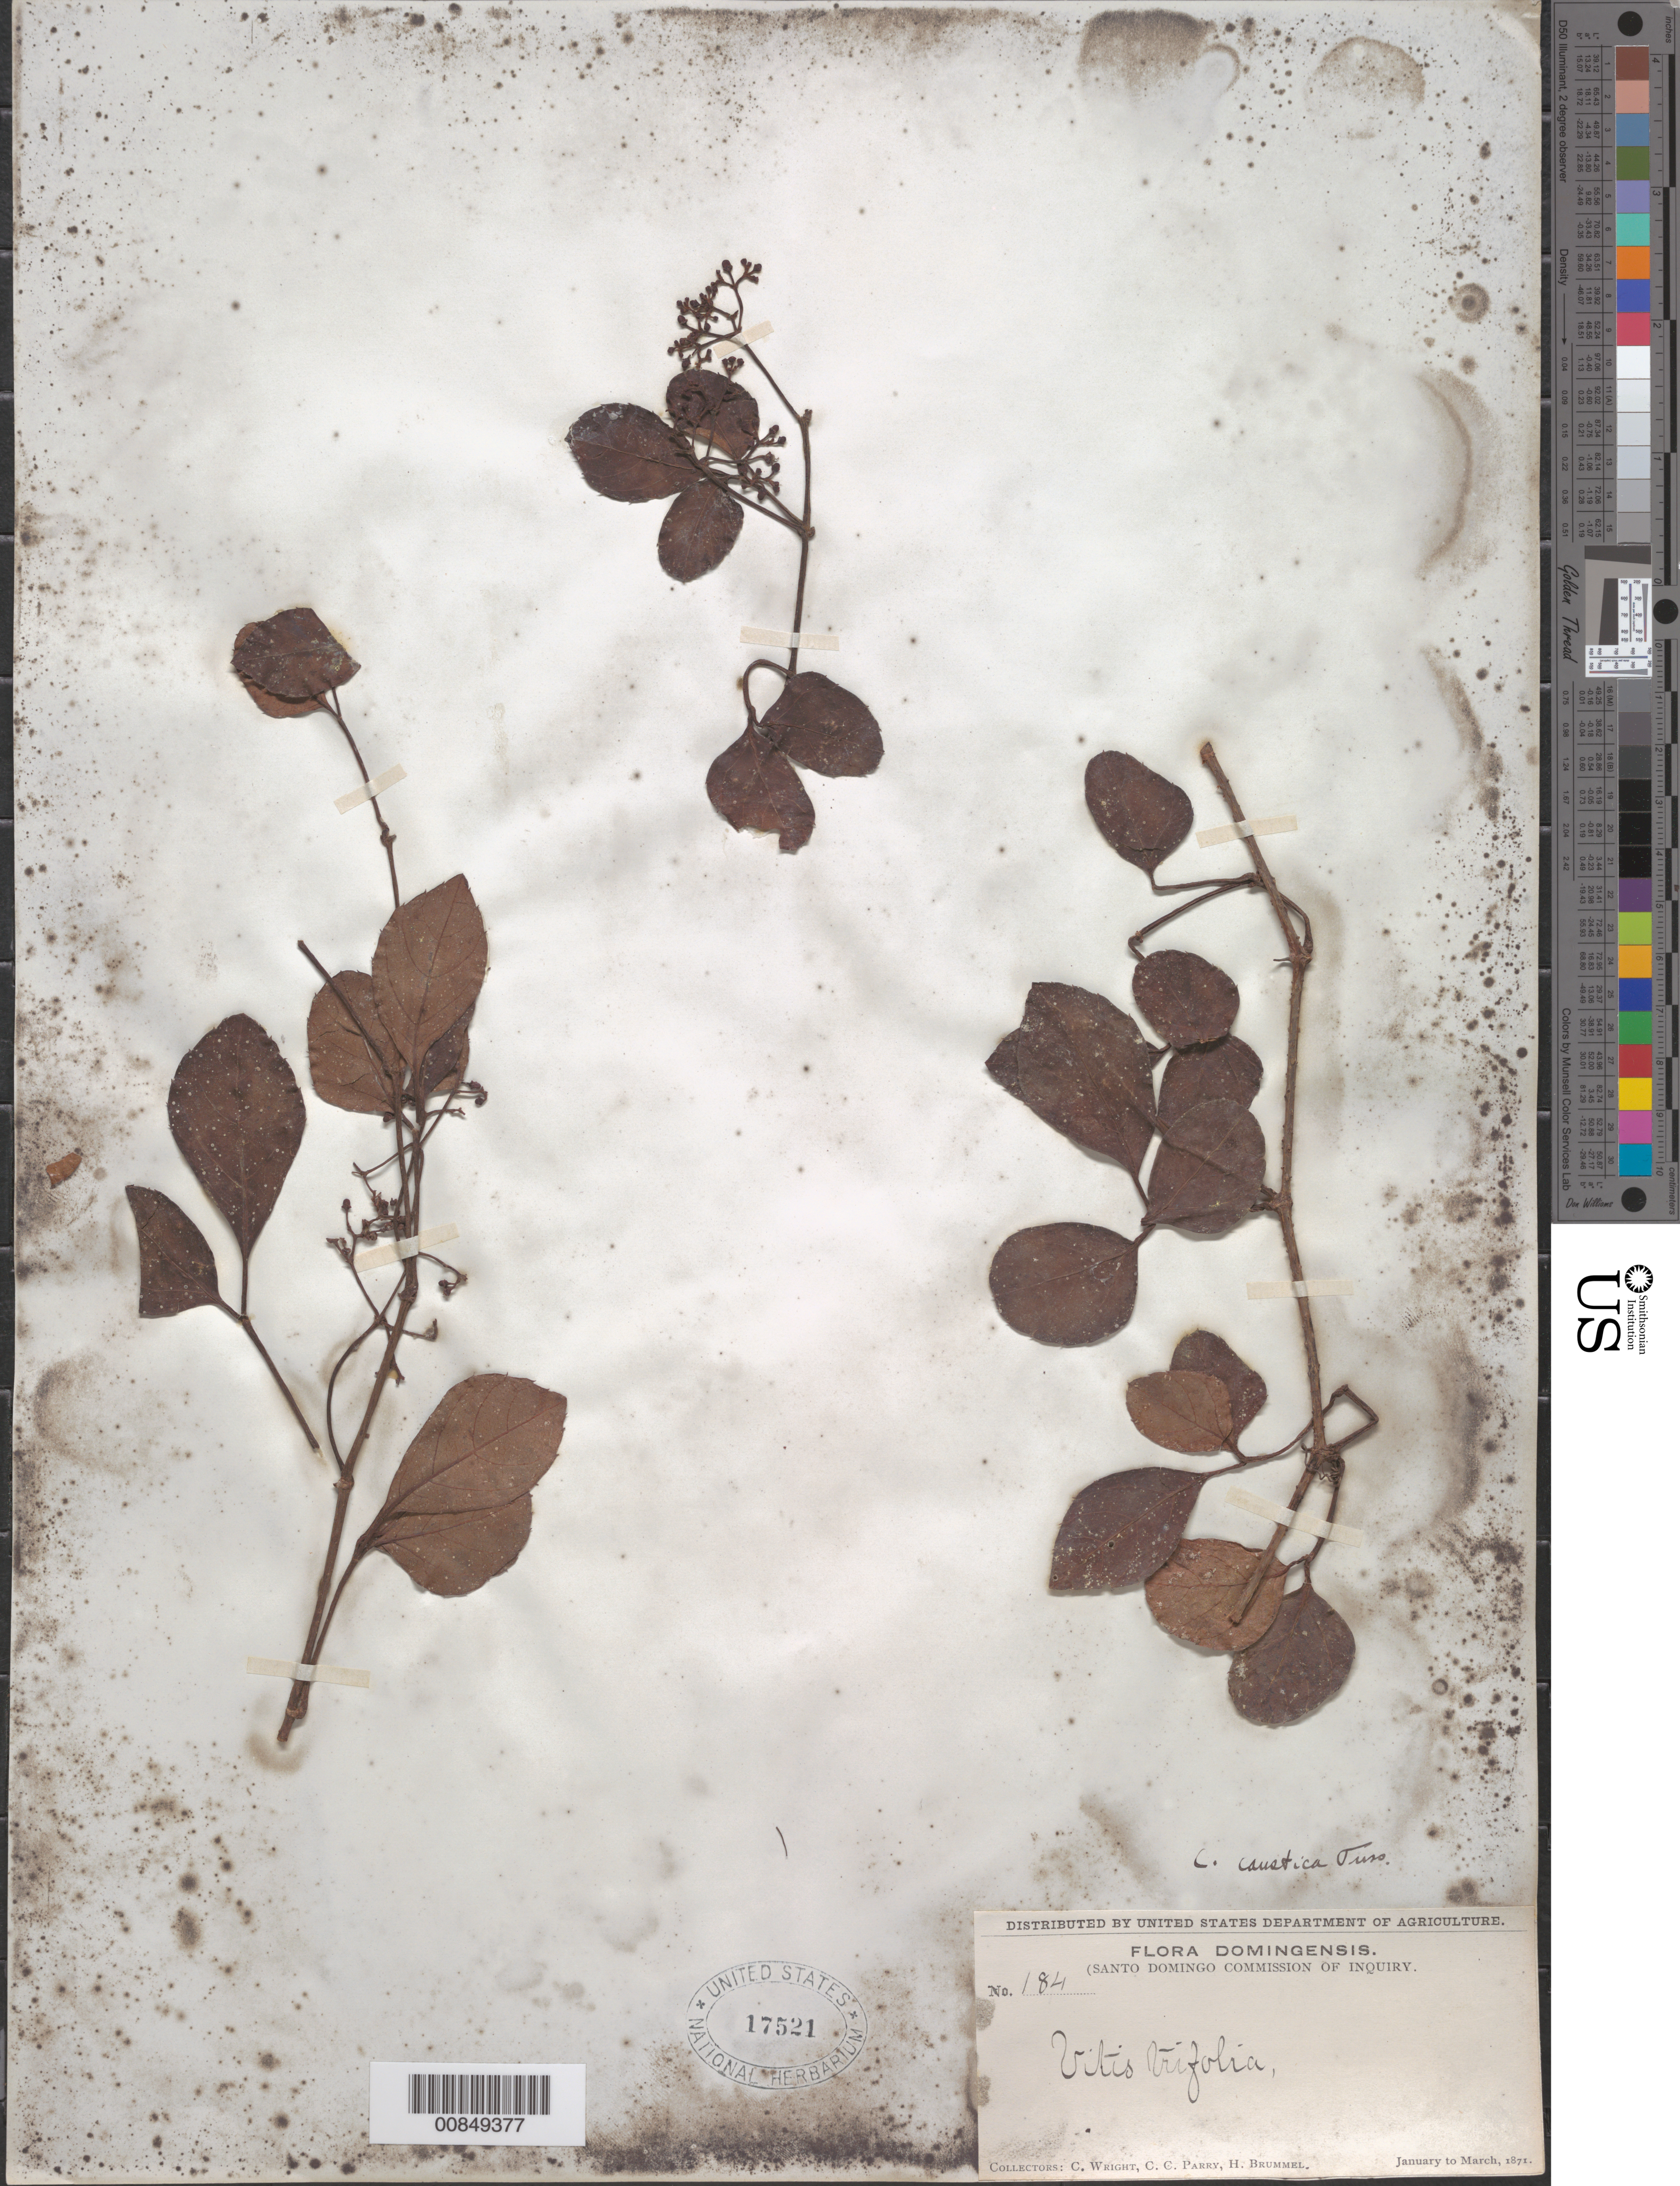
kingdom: Plantae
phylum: Tracheophyta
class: Magnoliopsida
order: Vitales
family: Vitaceae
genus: Cissus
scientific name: Cissus obovata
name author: Vahl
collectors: C. Wright, C. C. Parry & H. Brummel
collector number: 184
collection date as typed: Jan 1871 to -- Mar 1871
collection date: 1871-01/1871-03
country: Dominican Republic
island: Hispaniola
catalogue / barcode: US 17521